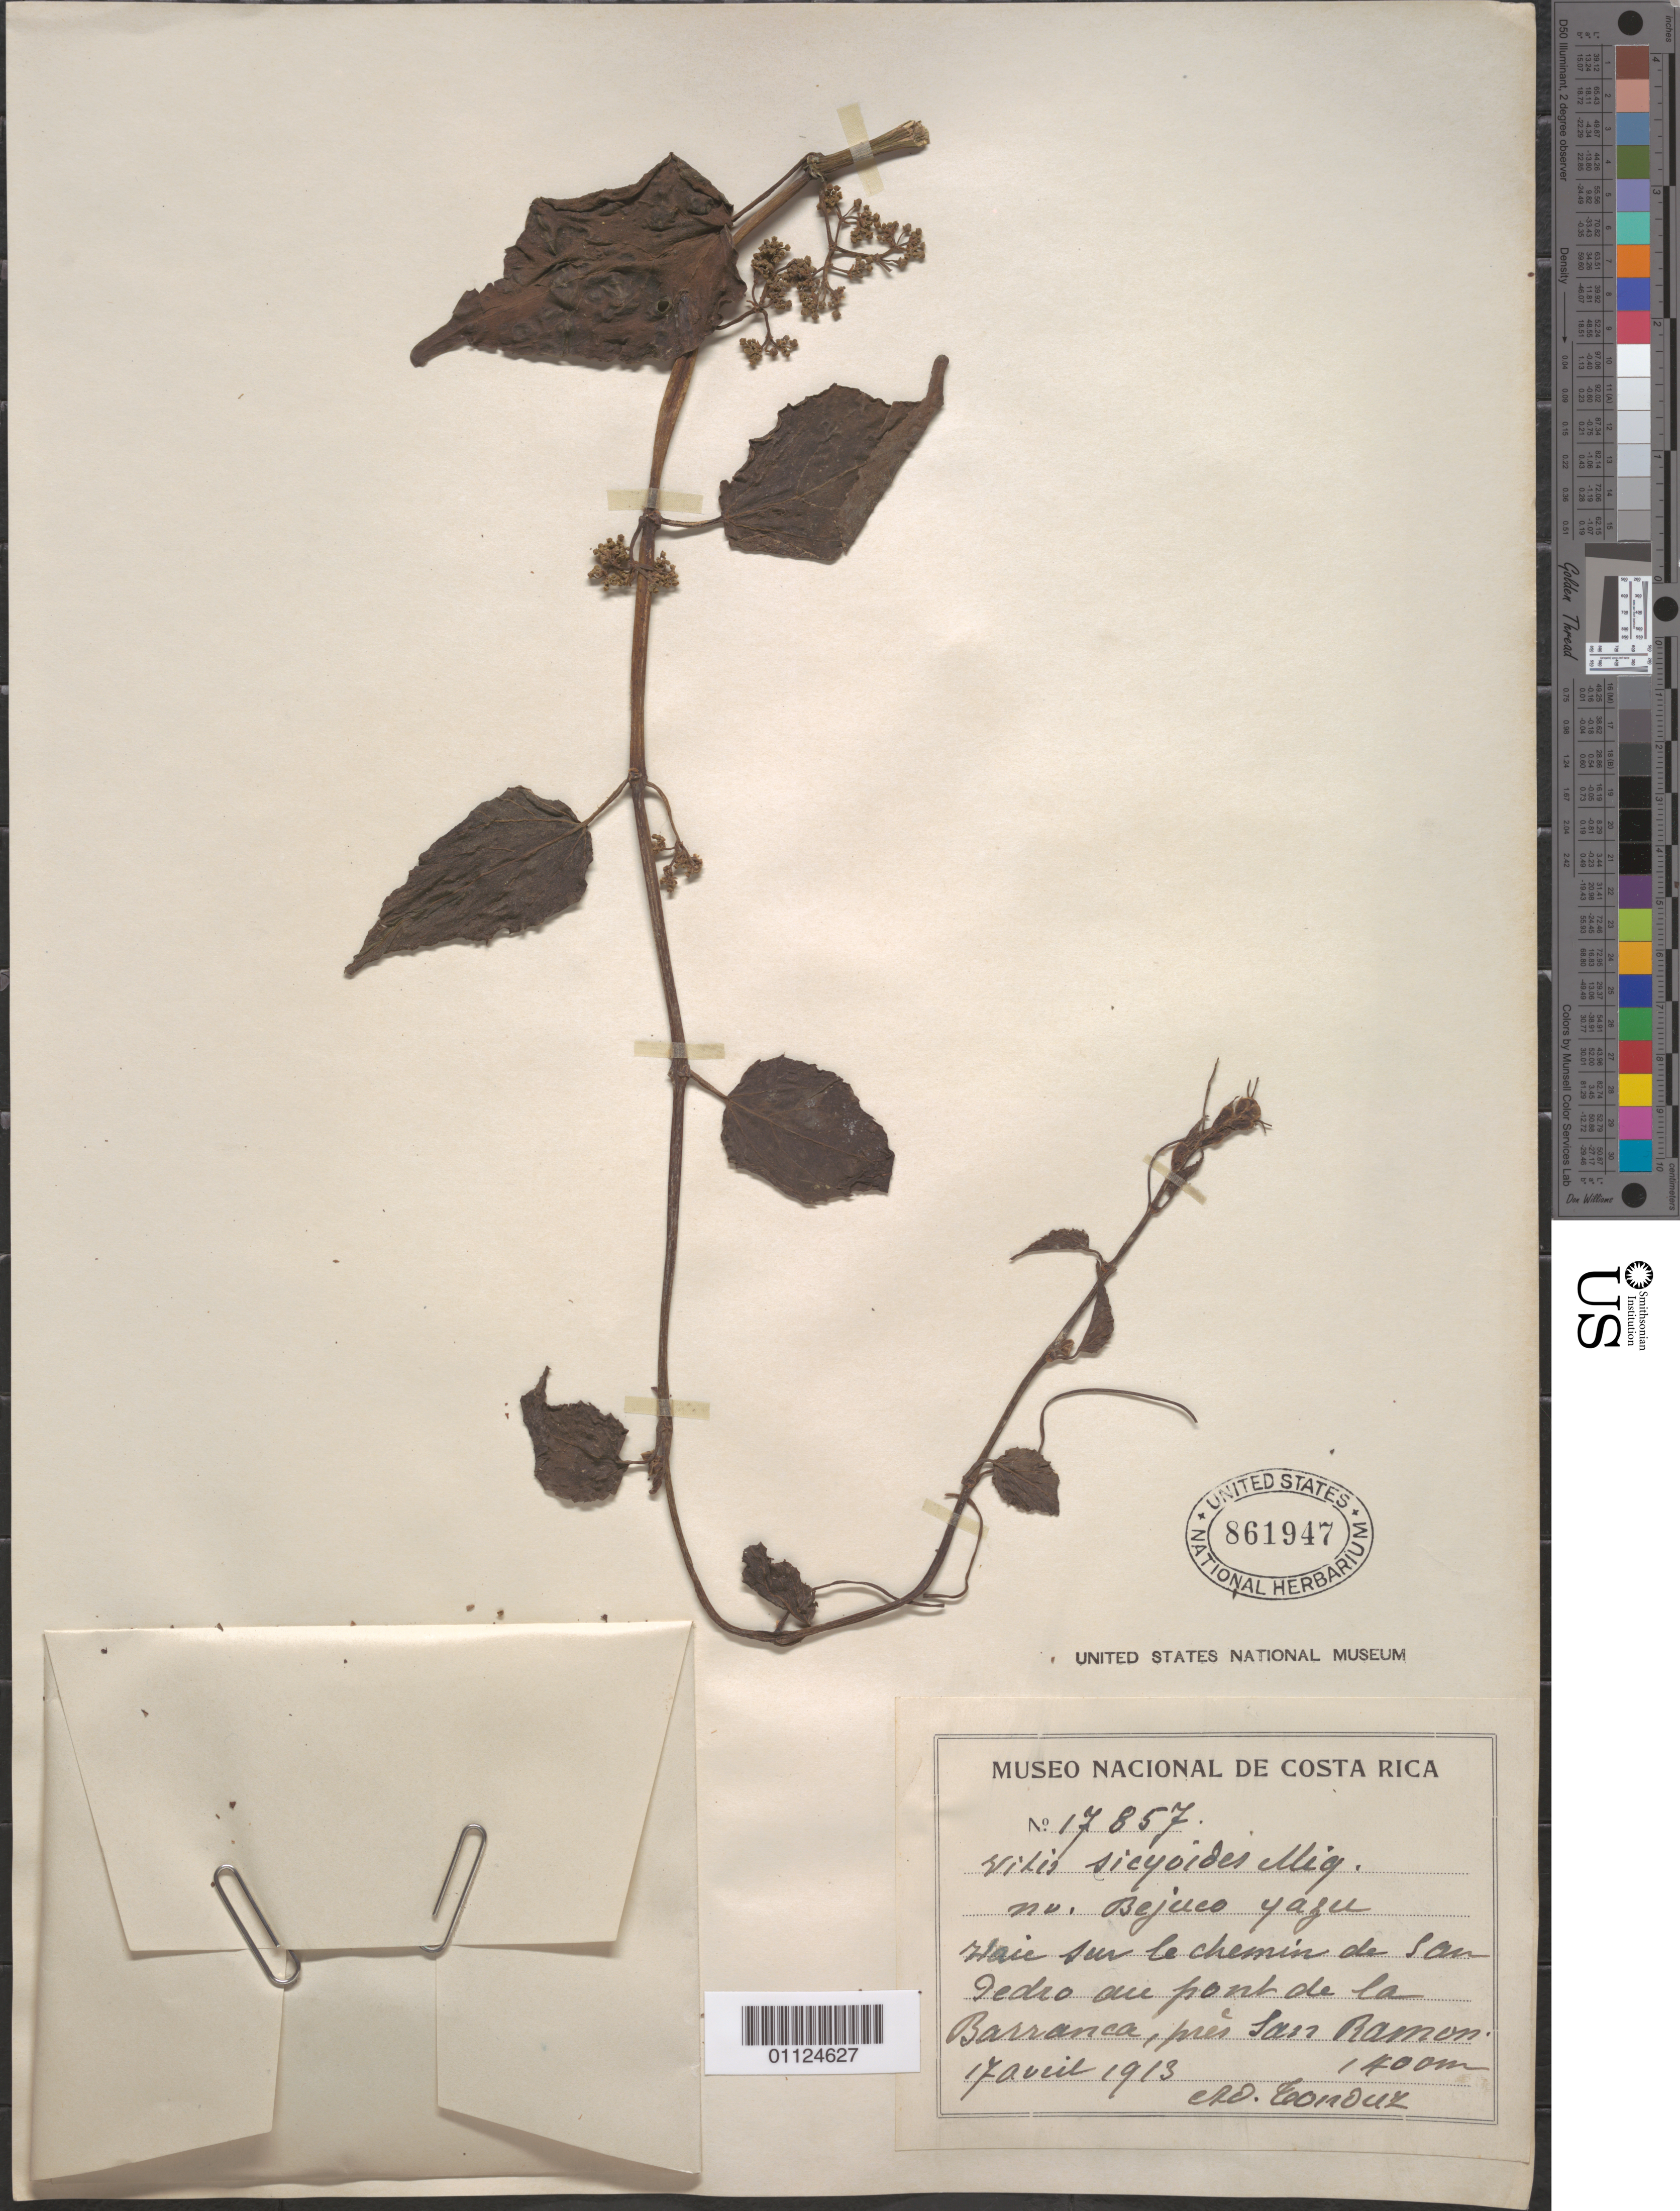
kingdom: Plantae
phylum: Tracheophyta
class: Magnoliopsida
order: Vitales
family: Vitaceae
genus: Cissus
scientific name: Cissus verticillata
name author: (L.) Nicolson & C.E. Jarvis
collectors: A. Tonduz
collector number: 17857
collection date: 1913-04-17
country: Costa Rica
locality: San Ramon.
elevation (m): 1400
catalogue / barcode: US 861947